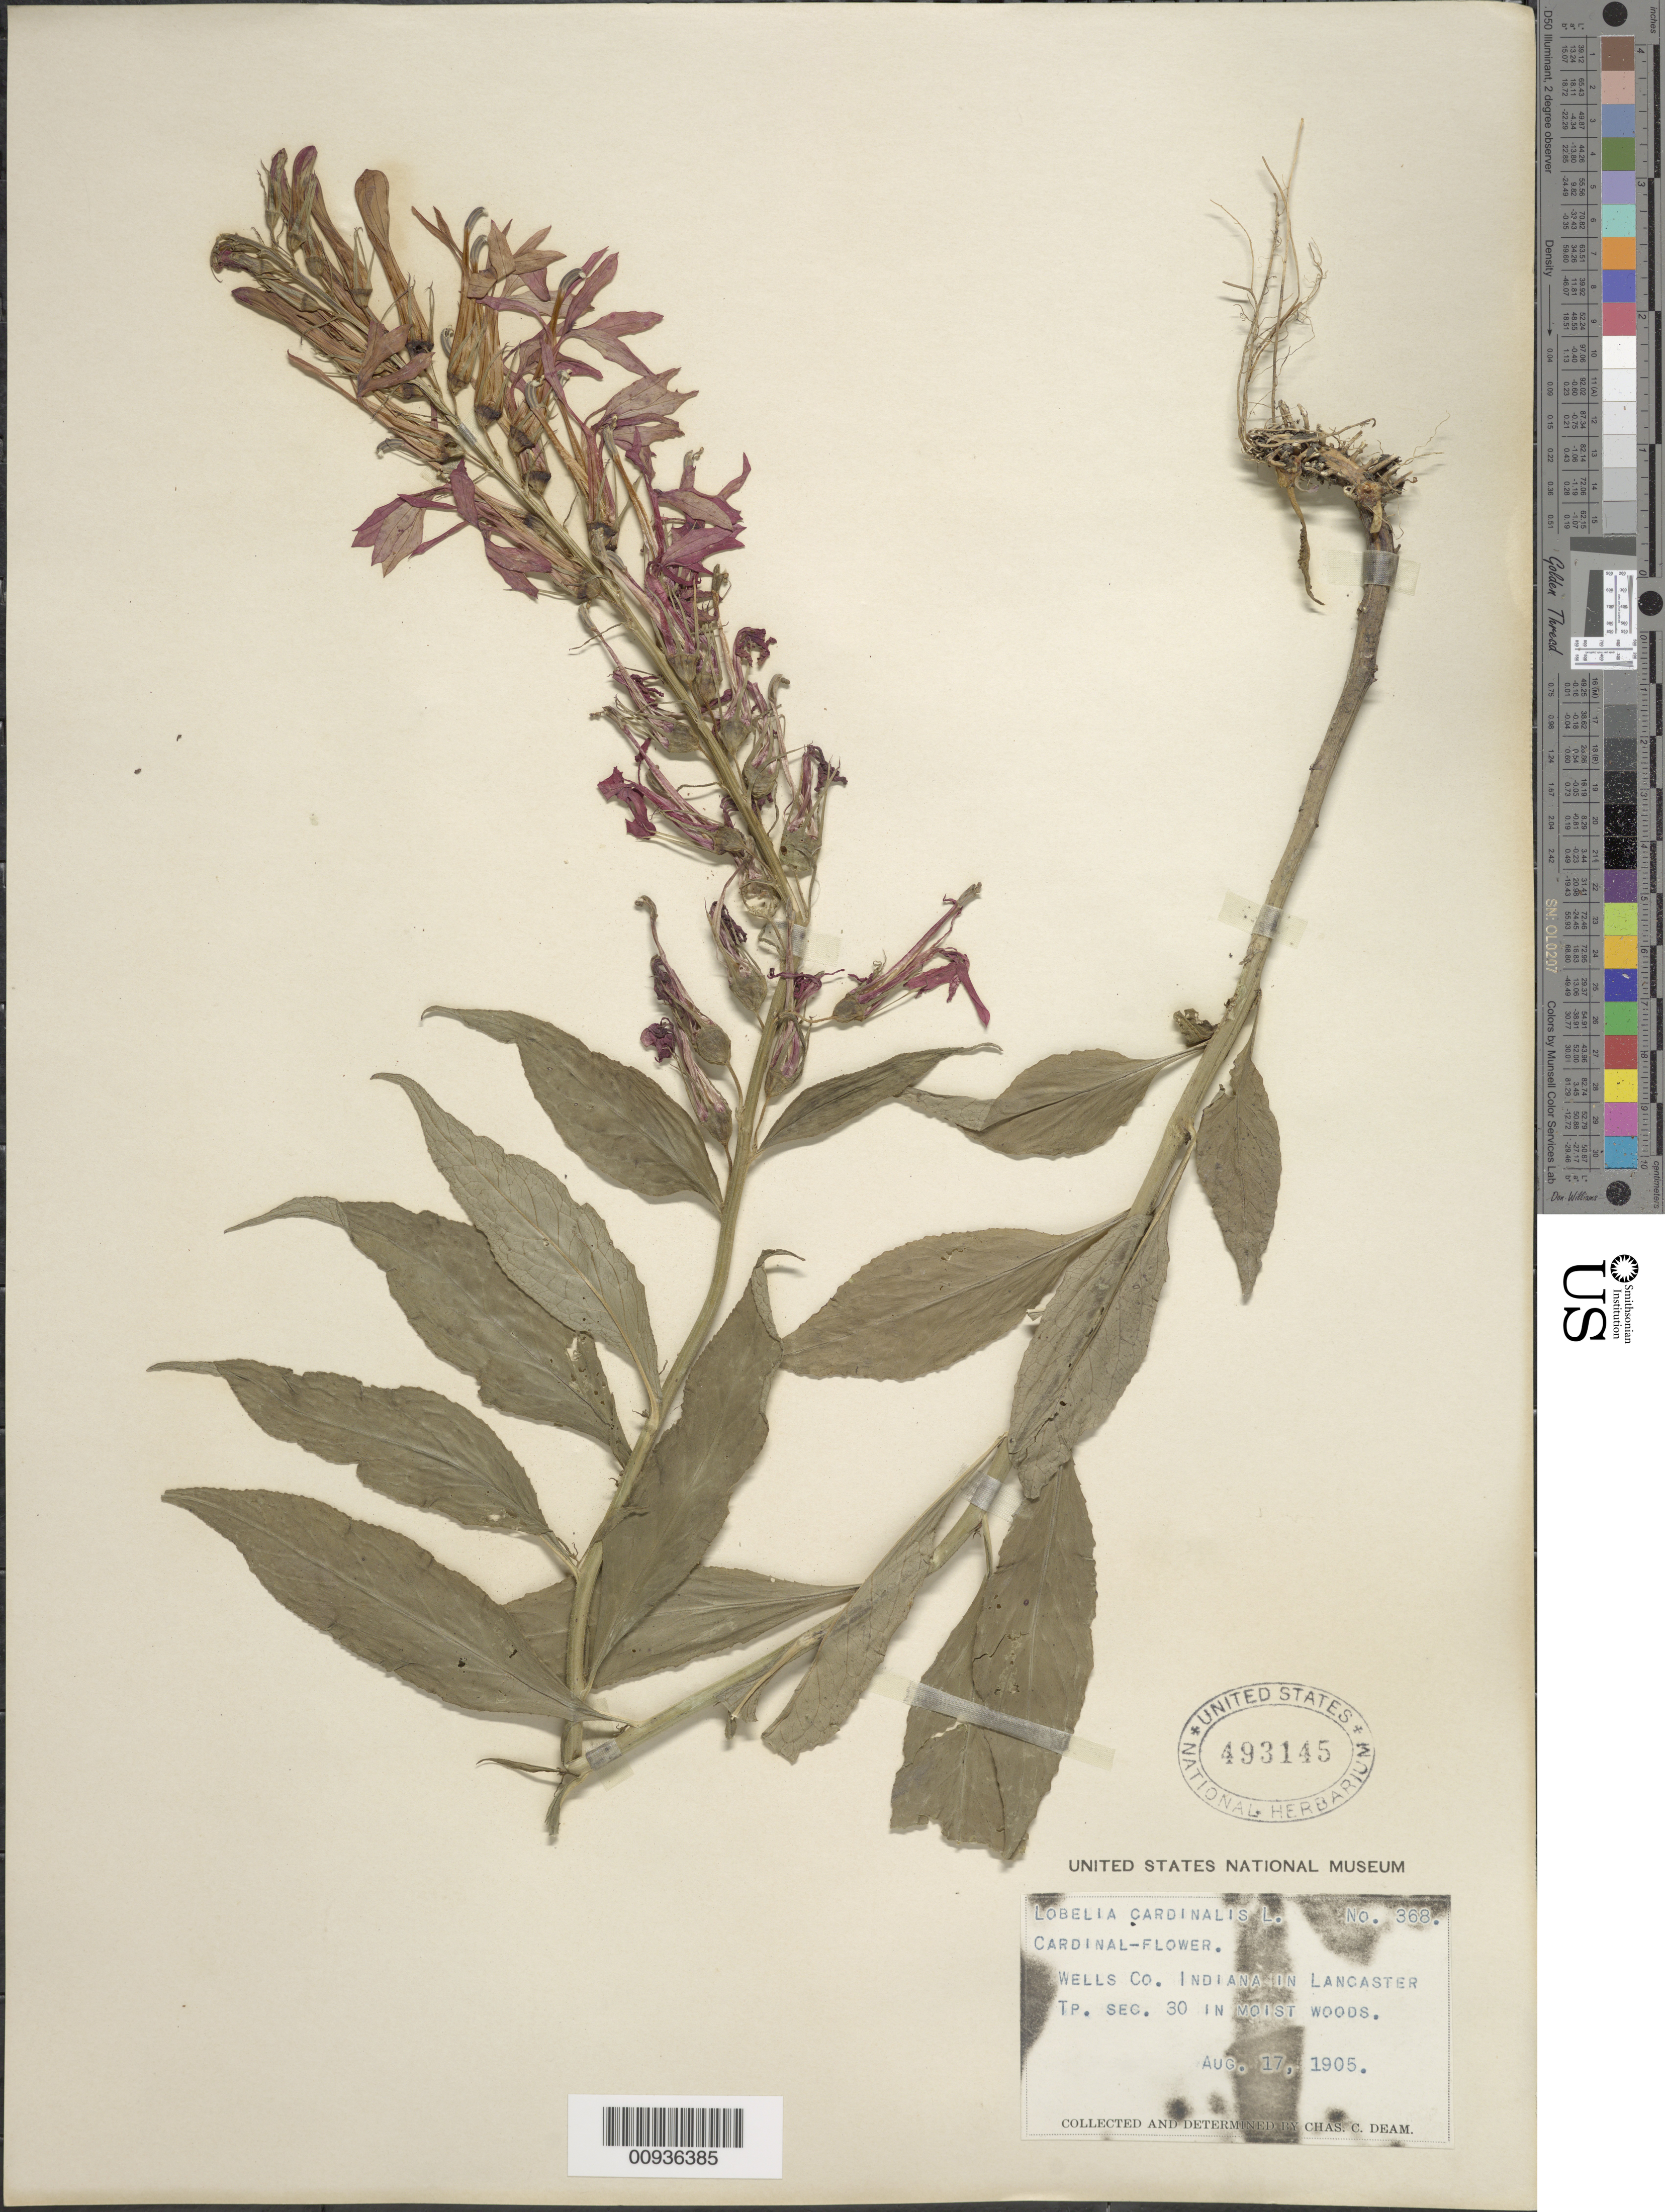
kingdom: Plantae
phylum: Tracheophyta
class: Magnoliopsida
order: Asterales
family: Campanulaceae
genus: Lobelia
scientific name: Lobelia cardinalis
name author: L.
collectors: C. C. Deam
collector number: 368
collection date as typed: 17 Aug 1905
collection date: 1905-08-17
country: United States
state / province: Indiana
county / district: Wells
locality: In Lancaster, Tp. Sec. 30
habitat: in moist woods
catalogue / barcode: US 493145